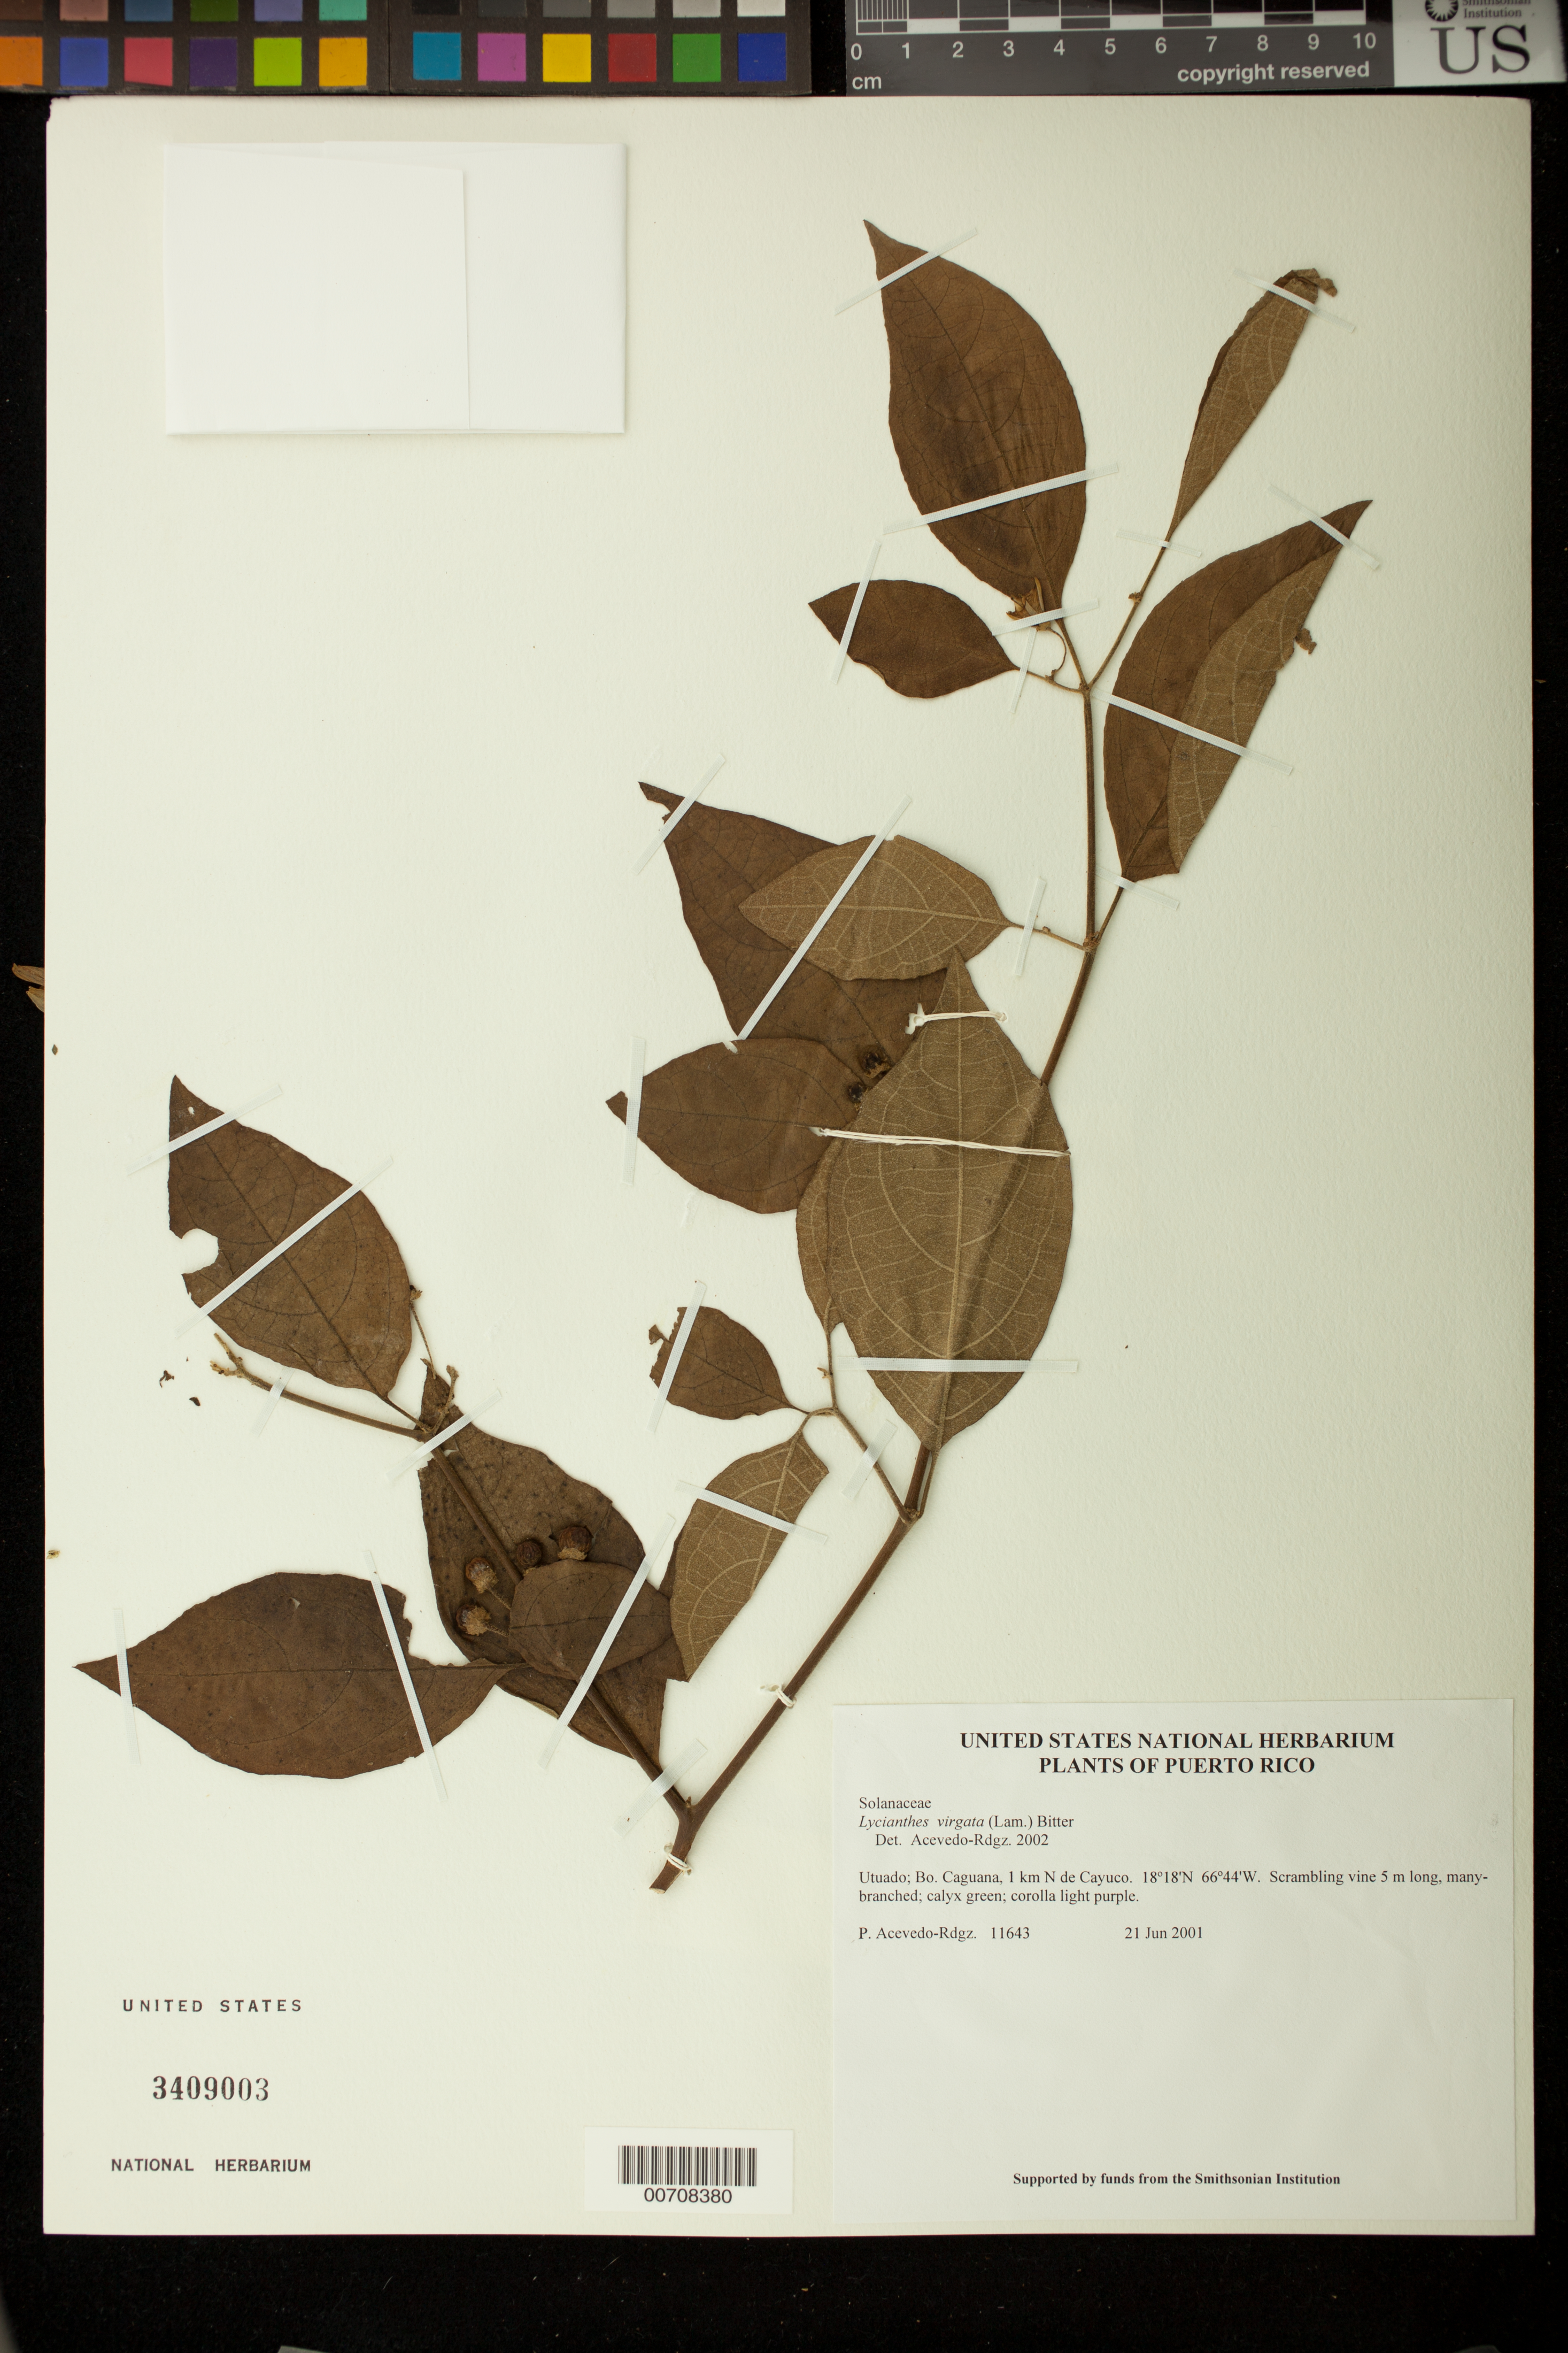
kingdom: Plantae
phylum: Tracheophyta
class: Magnoliopsida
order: Solanales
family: Solanaceae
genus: Lycianthes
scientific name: Lycianthes virgata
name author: (Lam.) Bitter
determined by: Acevedo-Rodríguez, P., (BOT), Smithsonian Institution - National Museum of Natural History (UNITED STATES)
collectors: P. Acevedo-Rodr.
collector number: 11643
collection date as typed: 21 Jun 2001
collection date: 2001-06-21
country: Puerto Rico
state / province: Utuado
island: Puerto Rico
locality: Utuado; Bo. Caguana, 1 km N de Cayuco.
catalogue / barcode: US 3409003